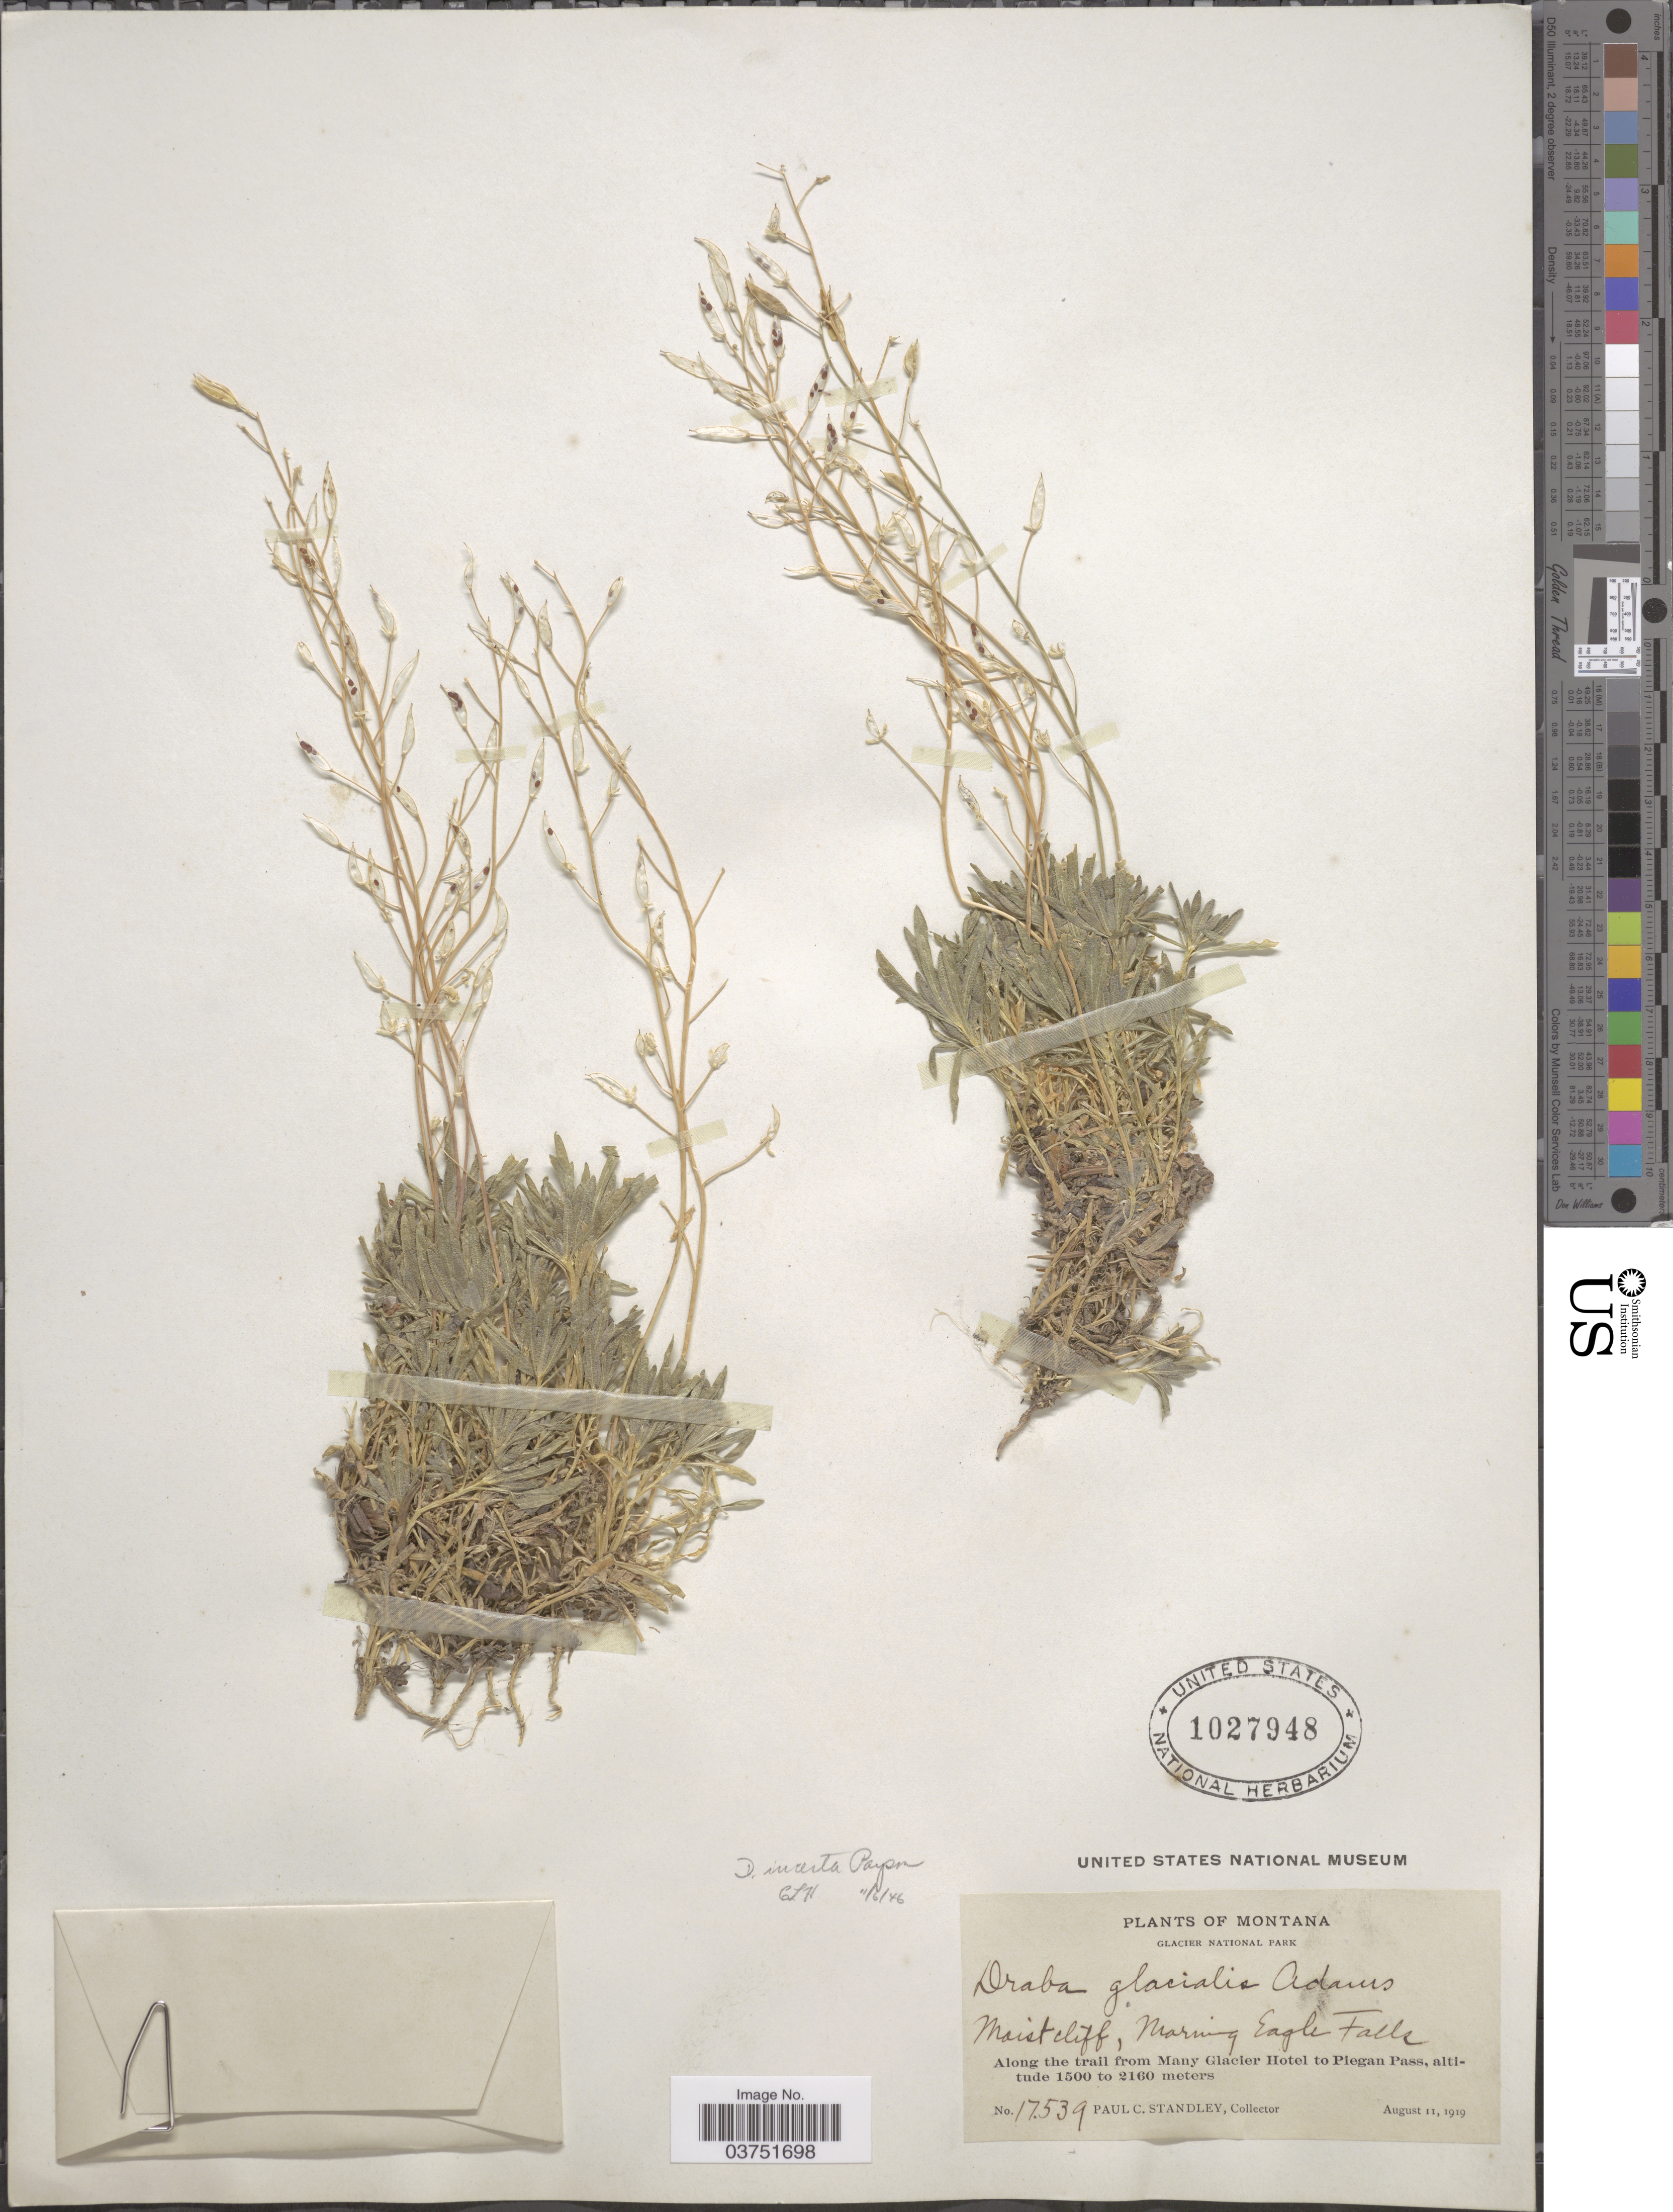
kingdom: Plantae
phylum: Tracheophyta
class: Magnoliopsida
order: Brassicales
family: Brassicaceae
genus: Draba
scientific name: Draba incerta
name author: Payson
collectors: P. C. Standley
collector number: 17539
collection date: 1919-08-11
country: United States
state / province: Montana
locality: Glacier National Park. Morning Eagle Falls. Along the trail from Many Glacier Hotel to Piegan Pass.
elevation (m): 1500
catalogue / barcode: US 1027948